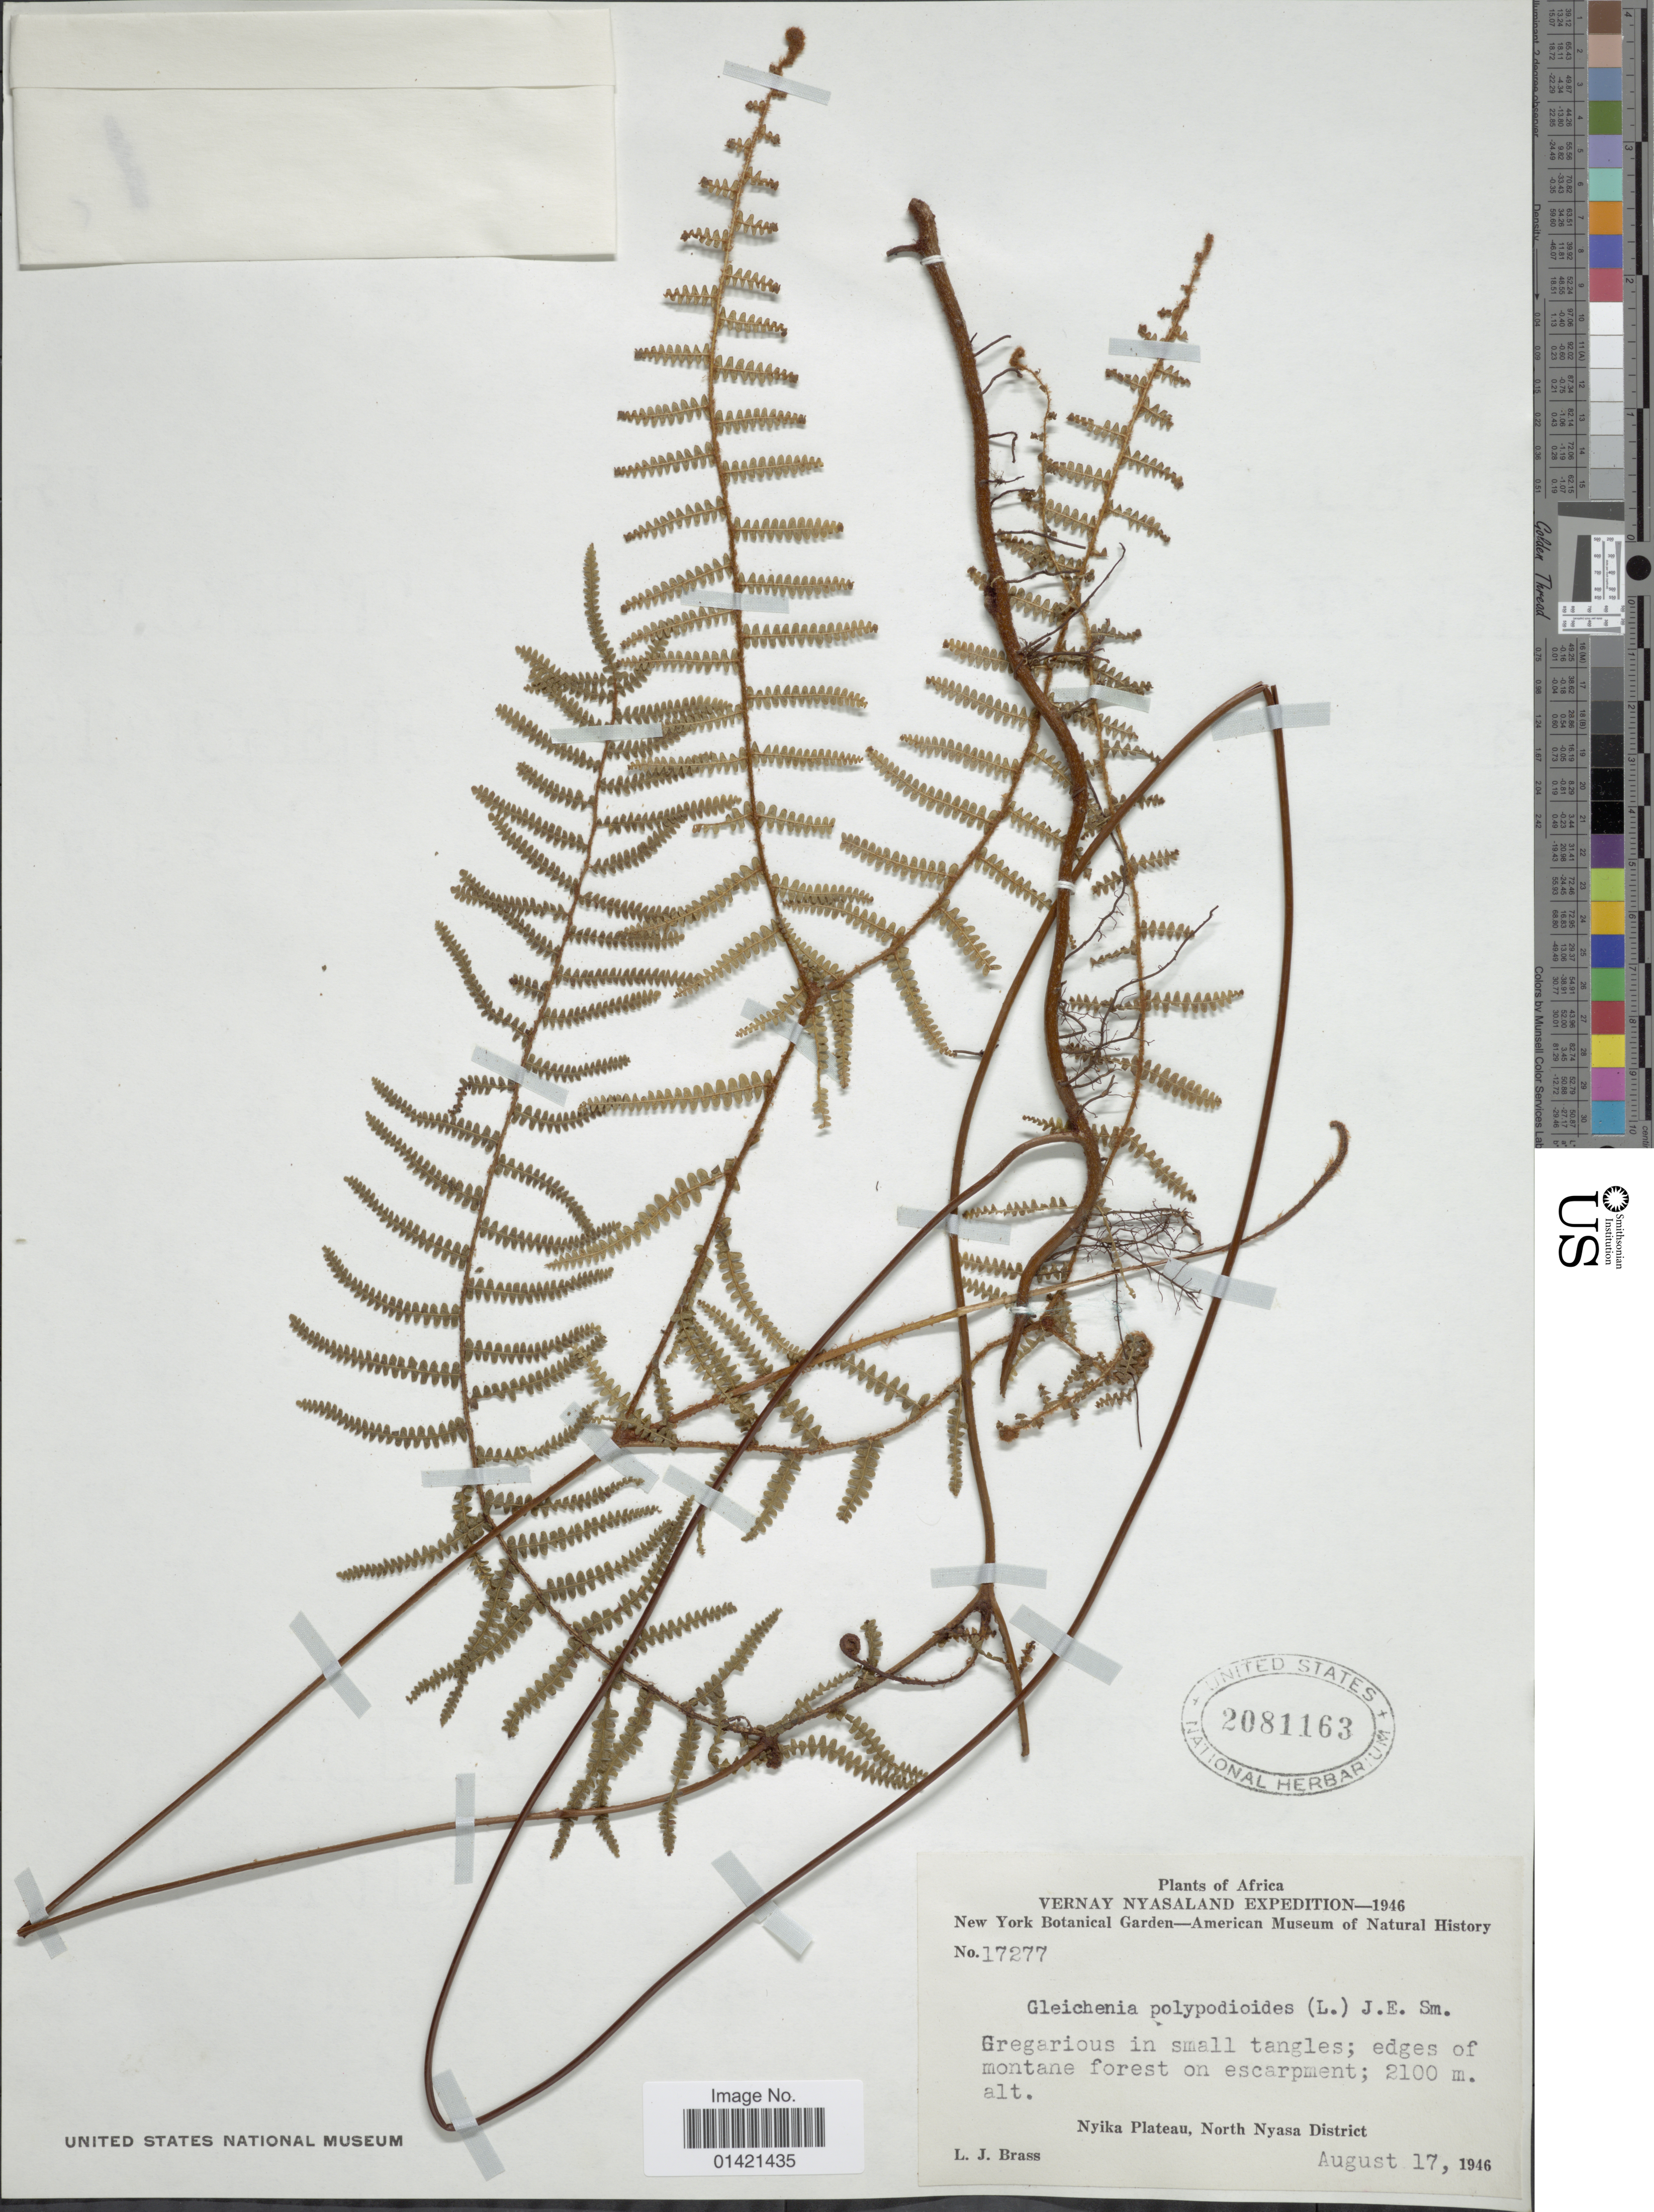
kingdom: Plantae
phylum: Tracheophyta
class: Polypodiopsida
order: Gleicheniales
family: Gleicheniaceae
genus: Gleichenia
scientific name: Gleichenia polypodioides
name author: (L.) Sm.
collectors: L. J. Brass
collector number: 17277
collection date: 1946-08-17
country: Malawi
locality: Vernay Nyasaland. Nyika Plateau, North Nyasa District.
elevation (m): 2100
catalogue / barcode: US 2081163